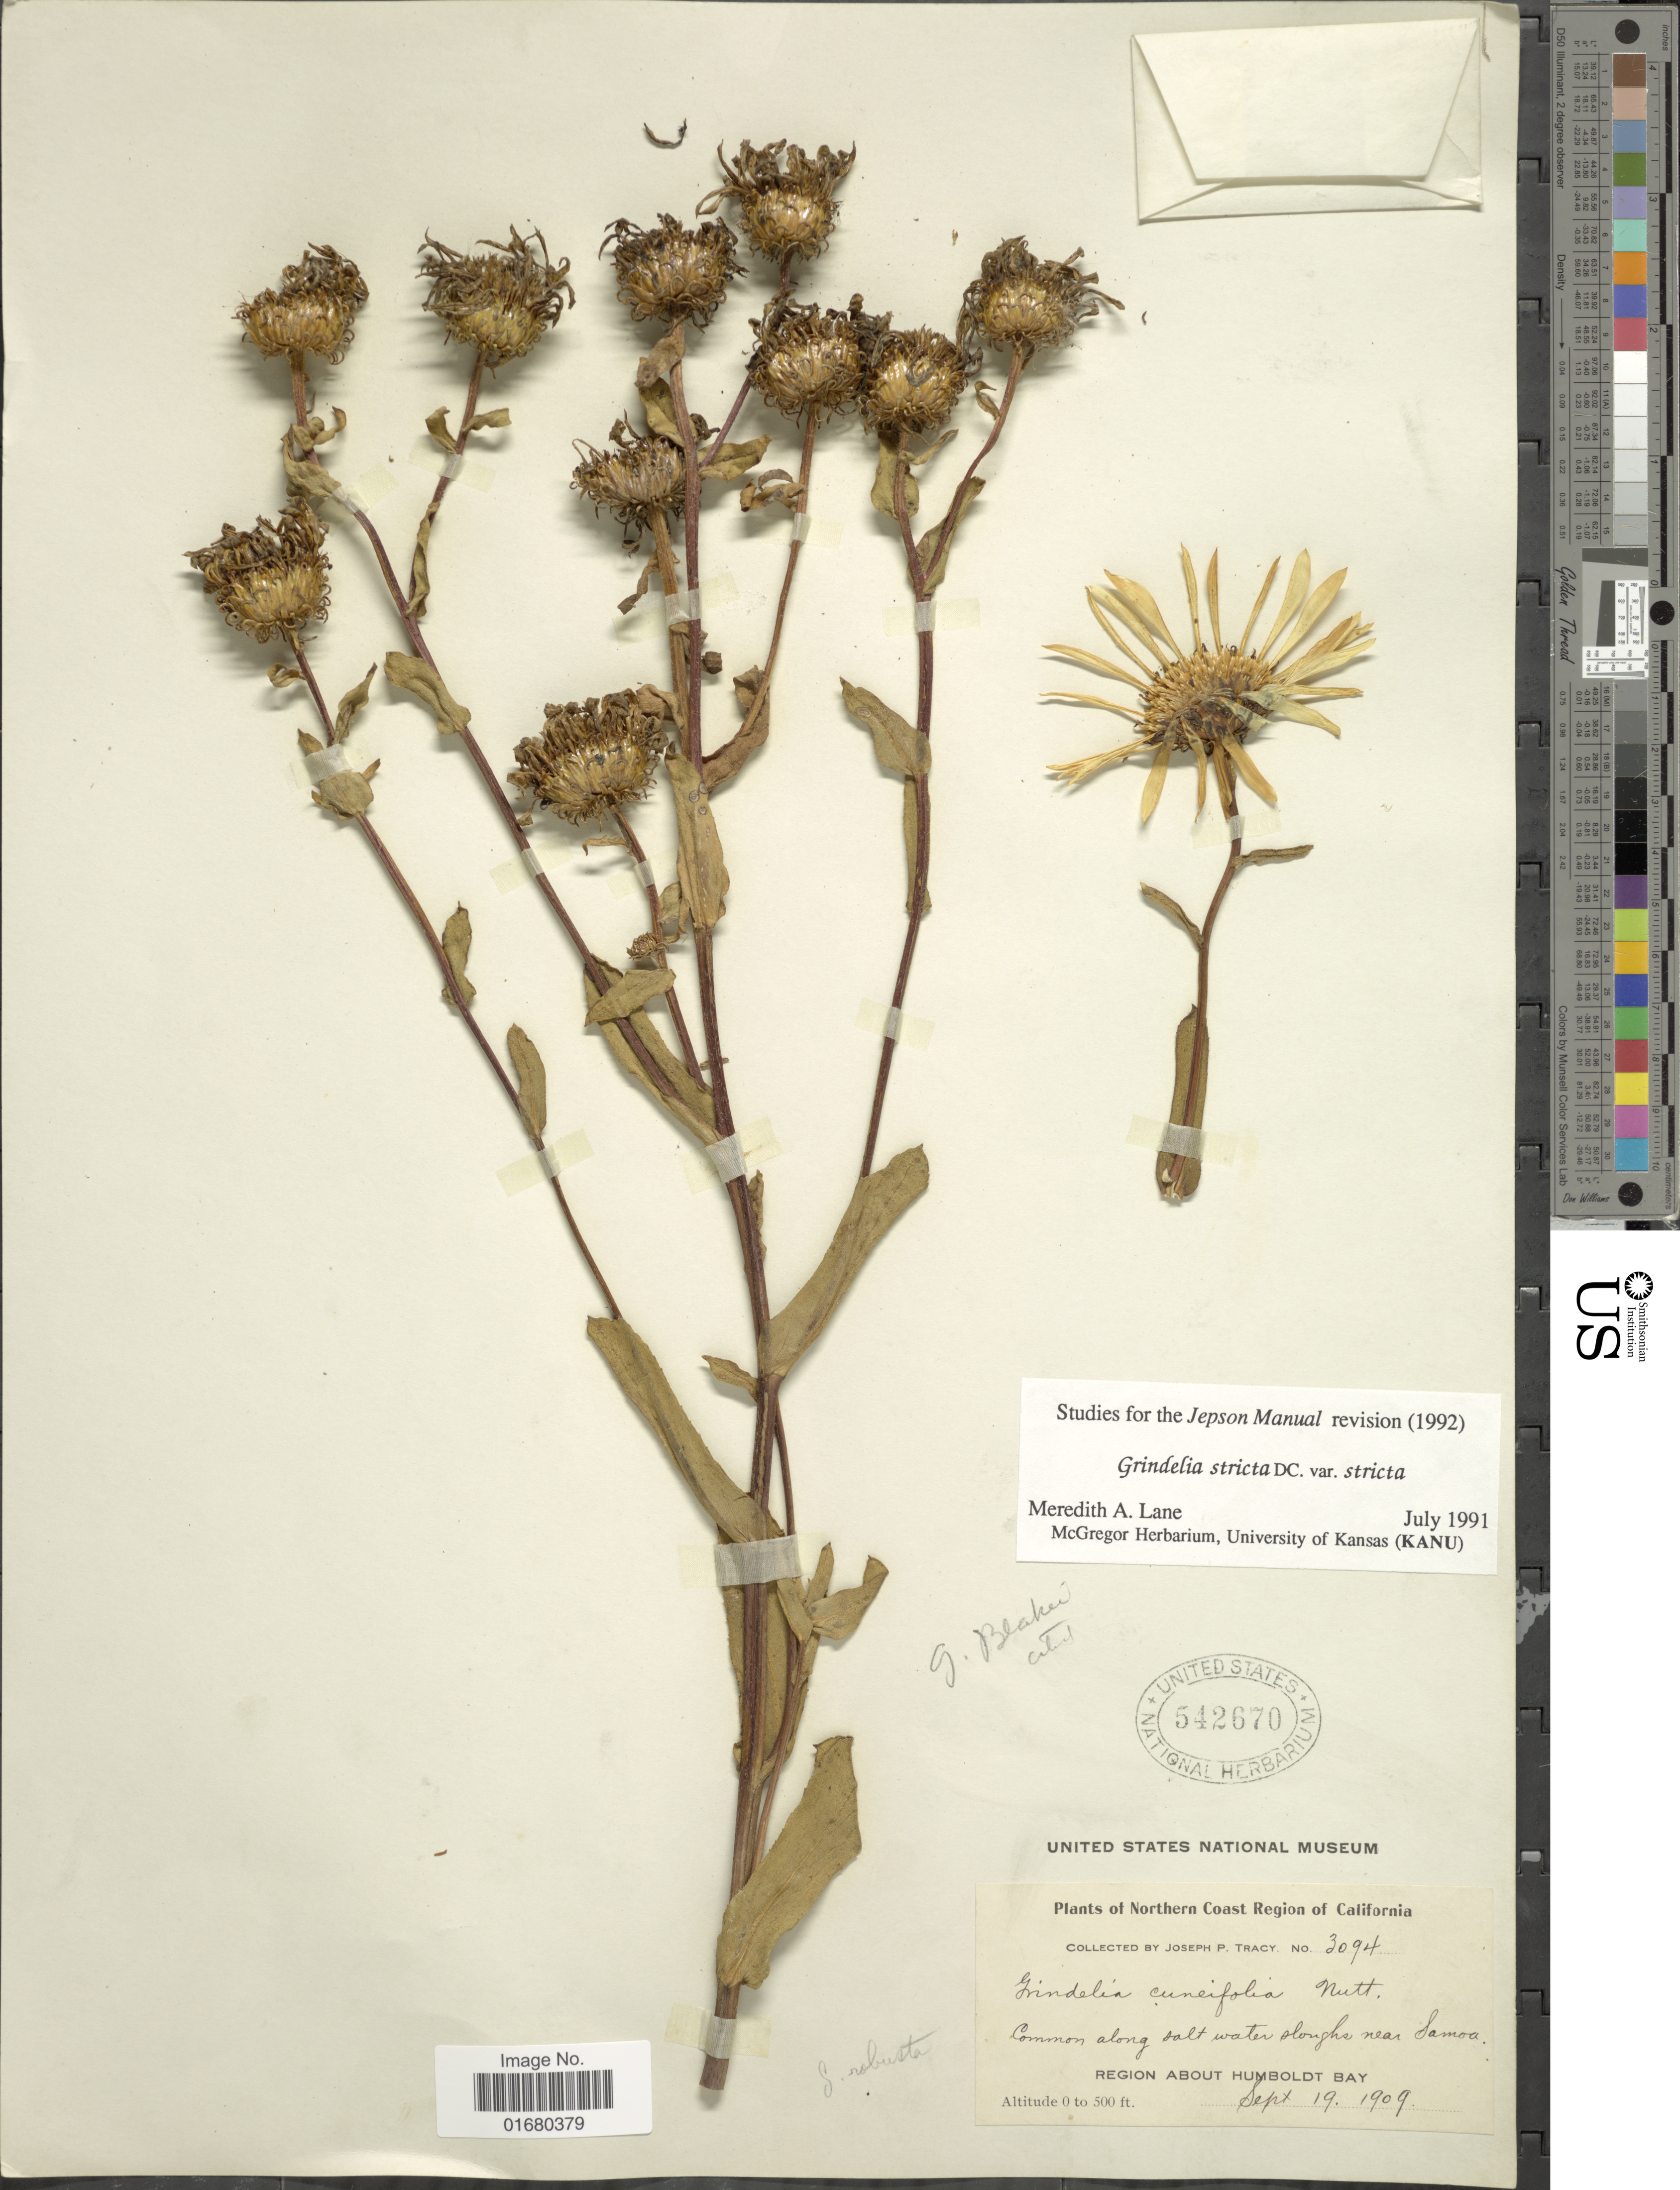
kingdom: Plantae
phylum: Tracheophyta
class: Magnoliopsida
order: Asterales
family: Asteraceae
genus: Grindelia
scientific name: Grindelia stricta var. stricta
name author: DC.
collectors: J. Tracy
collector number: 3094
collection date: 1909-09-19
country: United States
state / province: California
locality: Northern Coast Region, Common along salt water sloughs near Samoa, Region About Humboldt Bay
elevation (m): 0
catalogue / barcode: US 542670